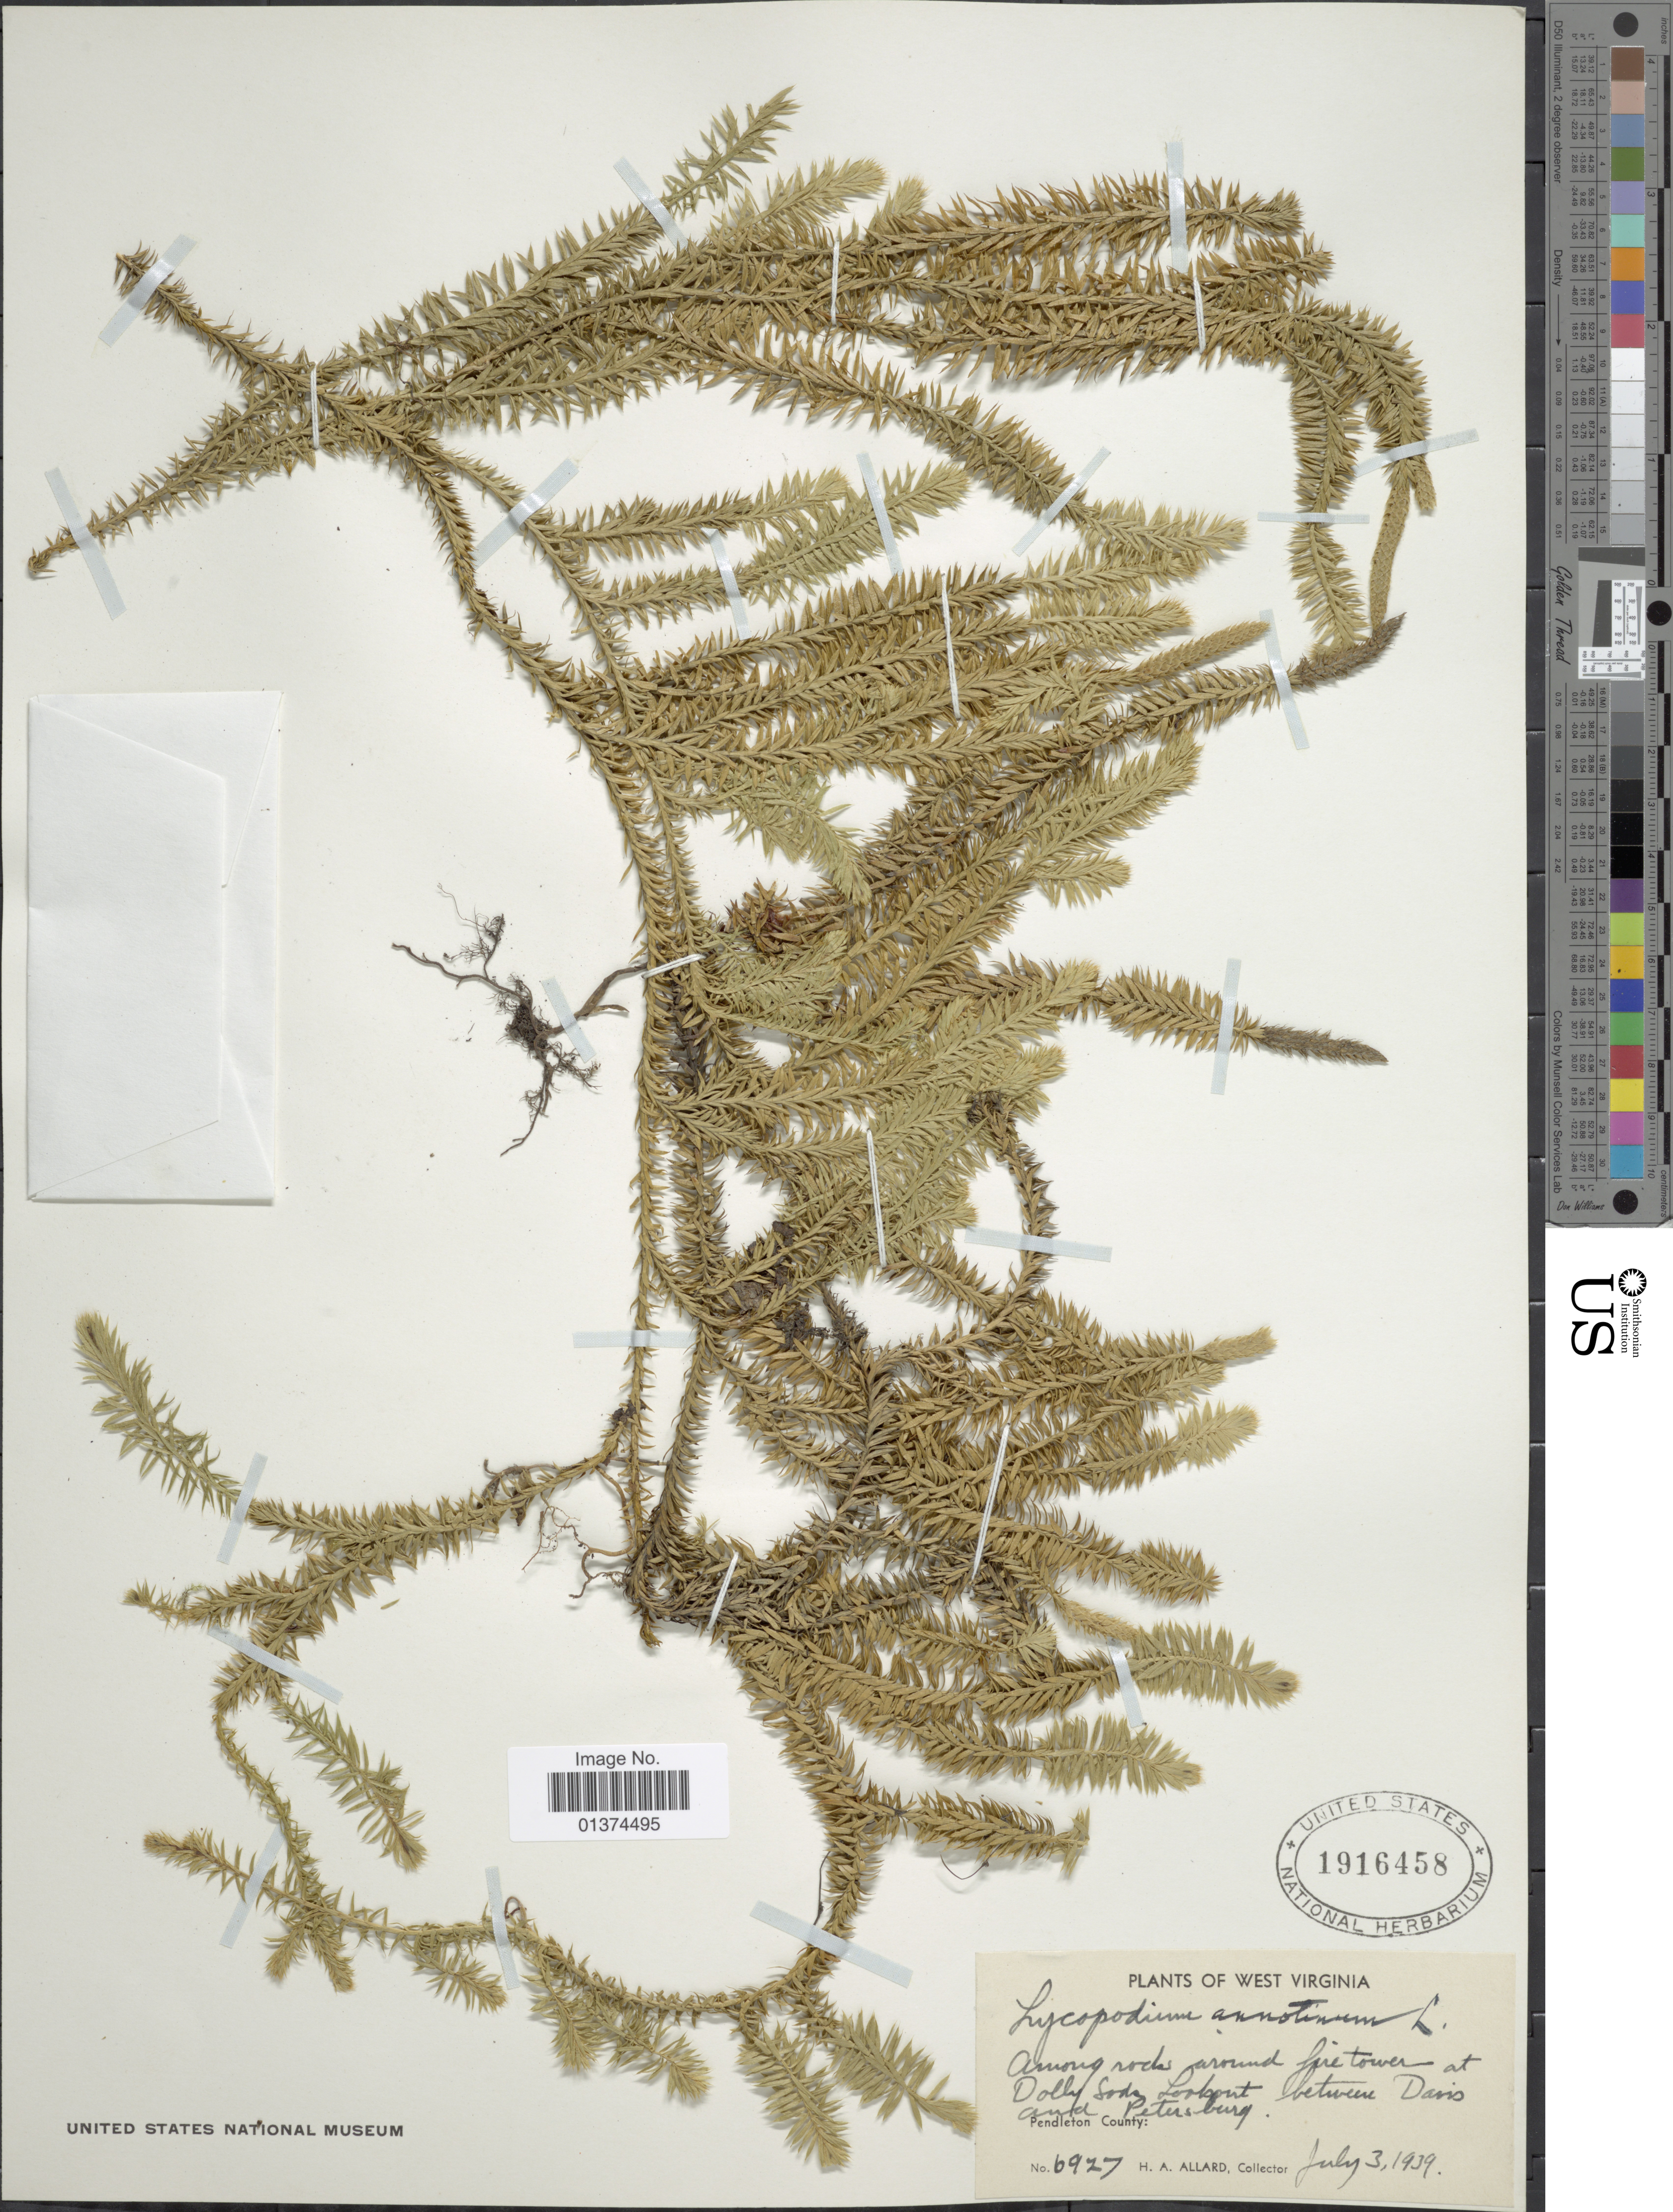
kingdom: Plantae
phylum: Tracheophyta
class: Lycopodiopsida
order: Lycopodiales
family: Lycopodiaceae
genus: Spinulum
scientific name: Spinulum annotinum subsp. annotinum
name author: (L.) A. Haines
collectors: H. A. Allard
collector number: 6927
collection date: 1939-07-03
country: United States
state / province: West Virginia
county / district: Pendleton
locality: Among rocks around fire tower at Dolly Sods Lookout between Davis and Petersburg, Pendleton County.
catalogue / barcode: US 1916458